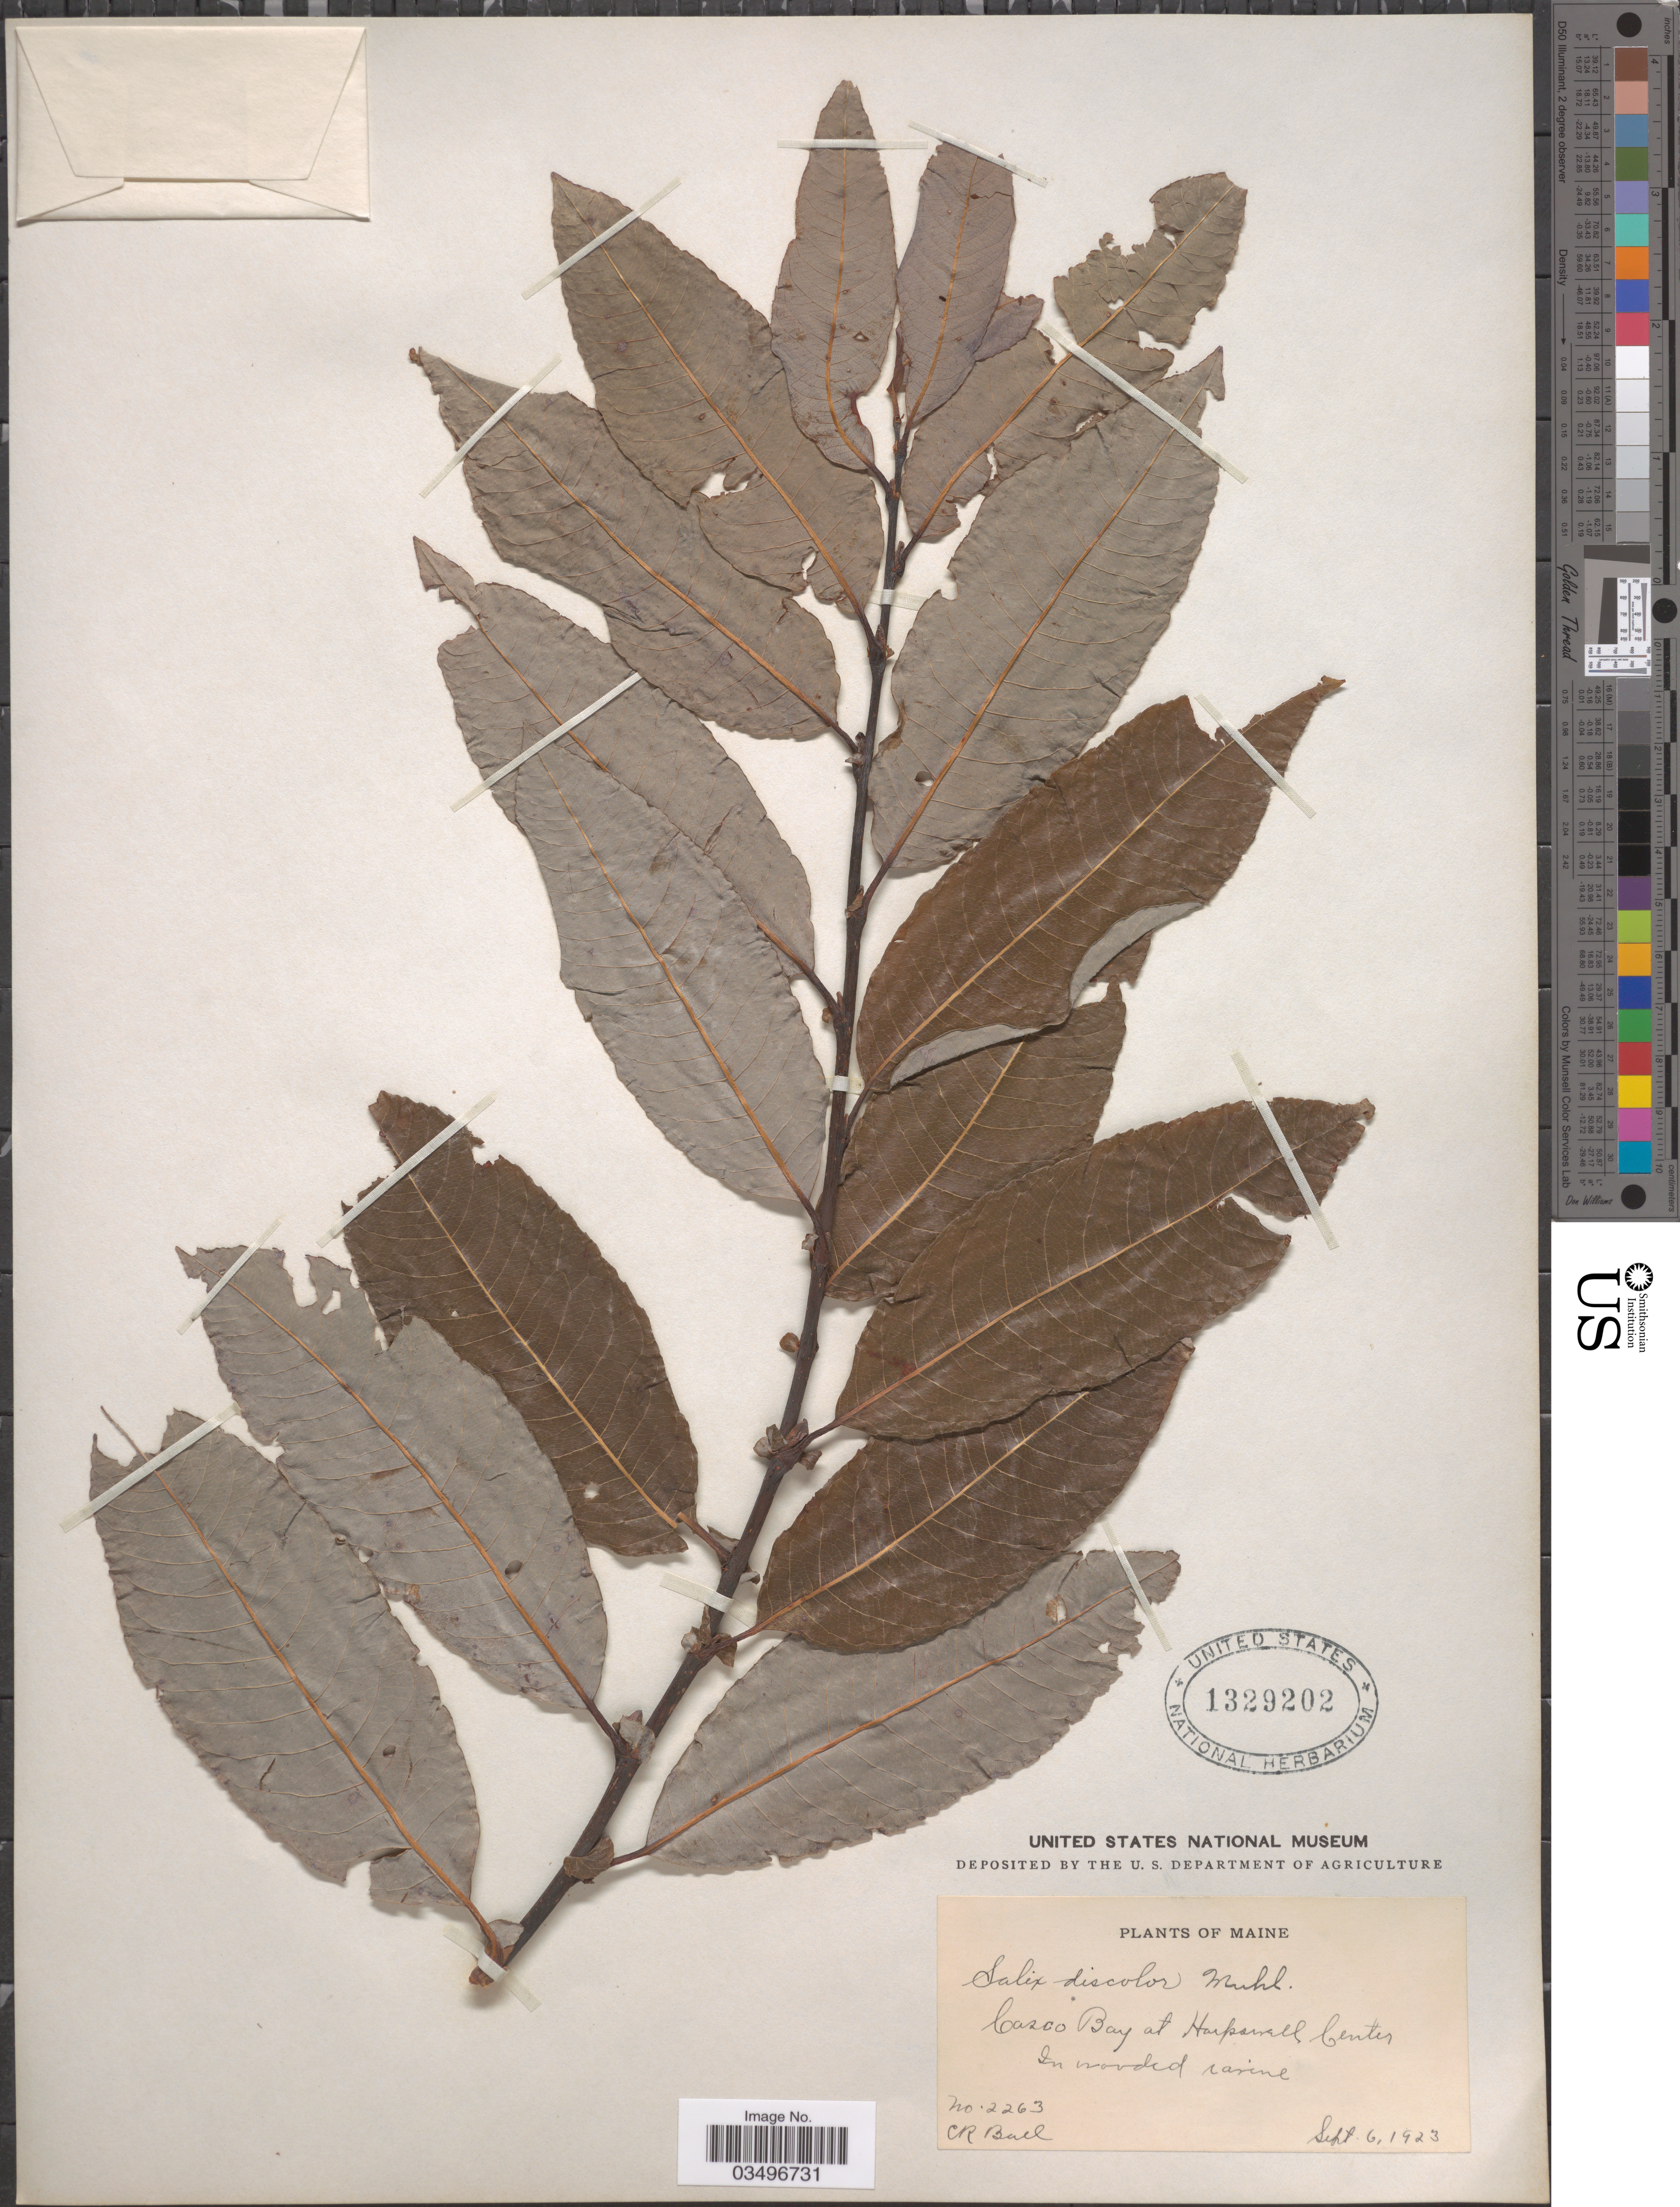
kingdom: Plantae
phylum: Tracheophyta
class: Magnoliopsida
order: Malpighiales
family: Salicaceae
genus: Salix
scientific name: Salix discolor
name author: Muhl.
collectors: C. R. Ball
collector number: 2263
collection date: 1923-09-06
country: United States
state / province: Maine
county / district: Cumberland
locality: Casco Bay at Harpswell Center. In wooded ravine.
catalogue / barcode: US 1329202